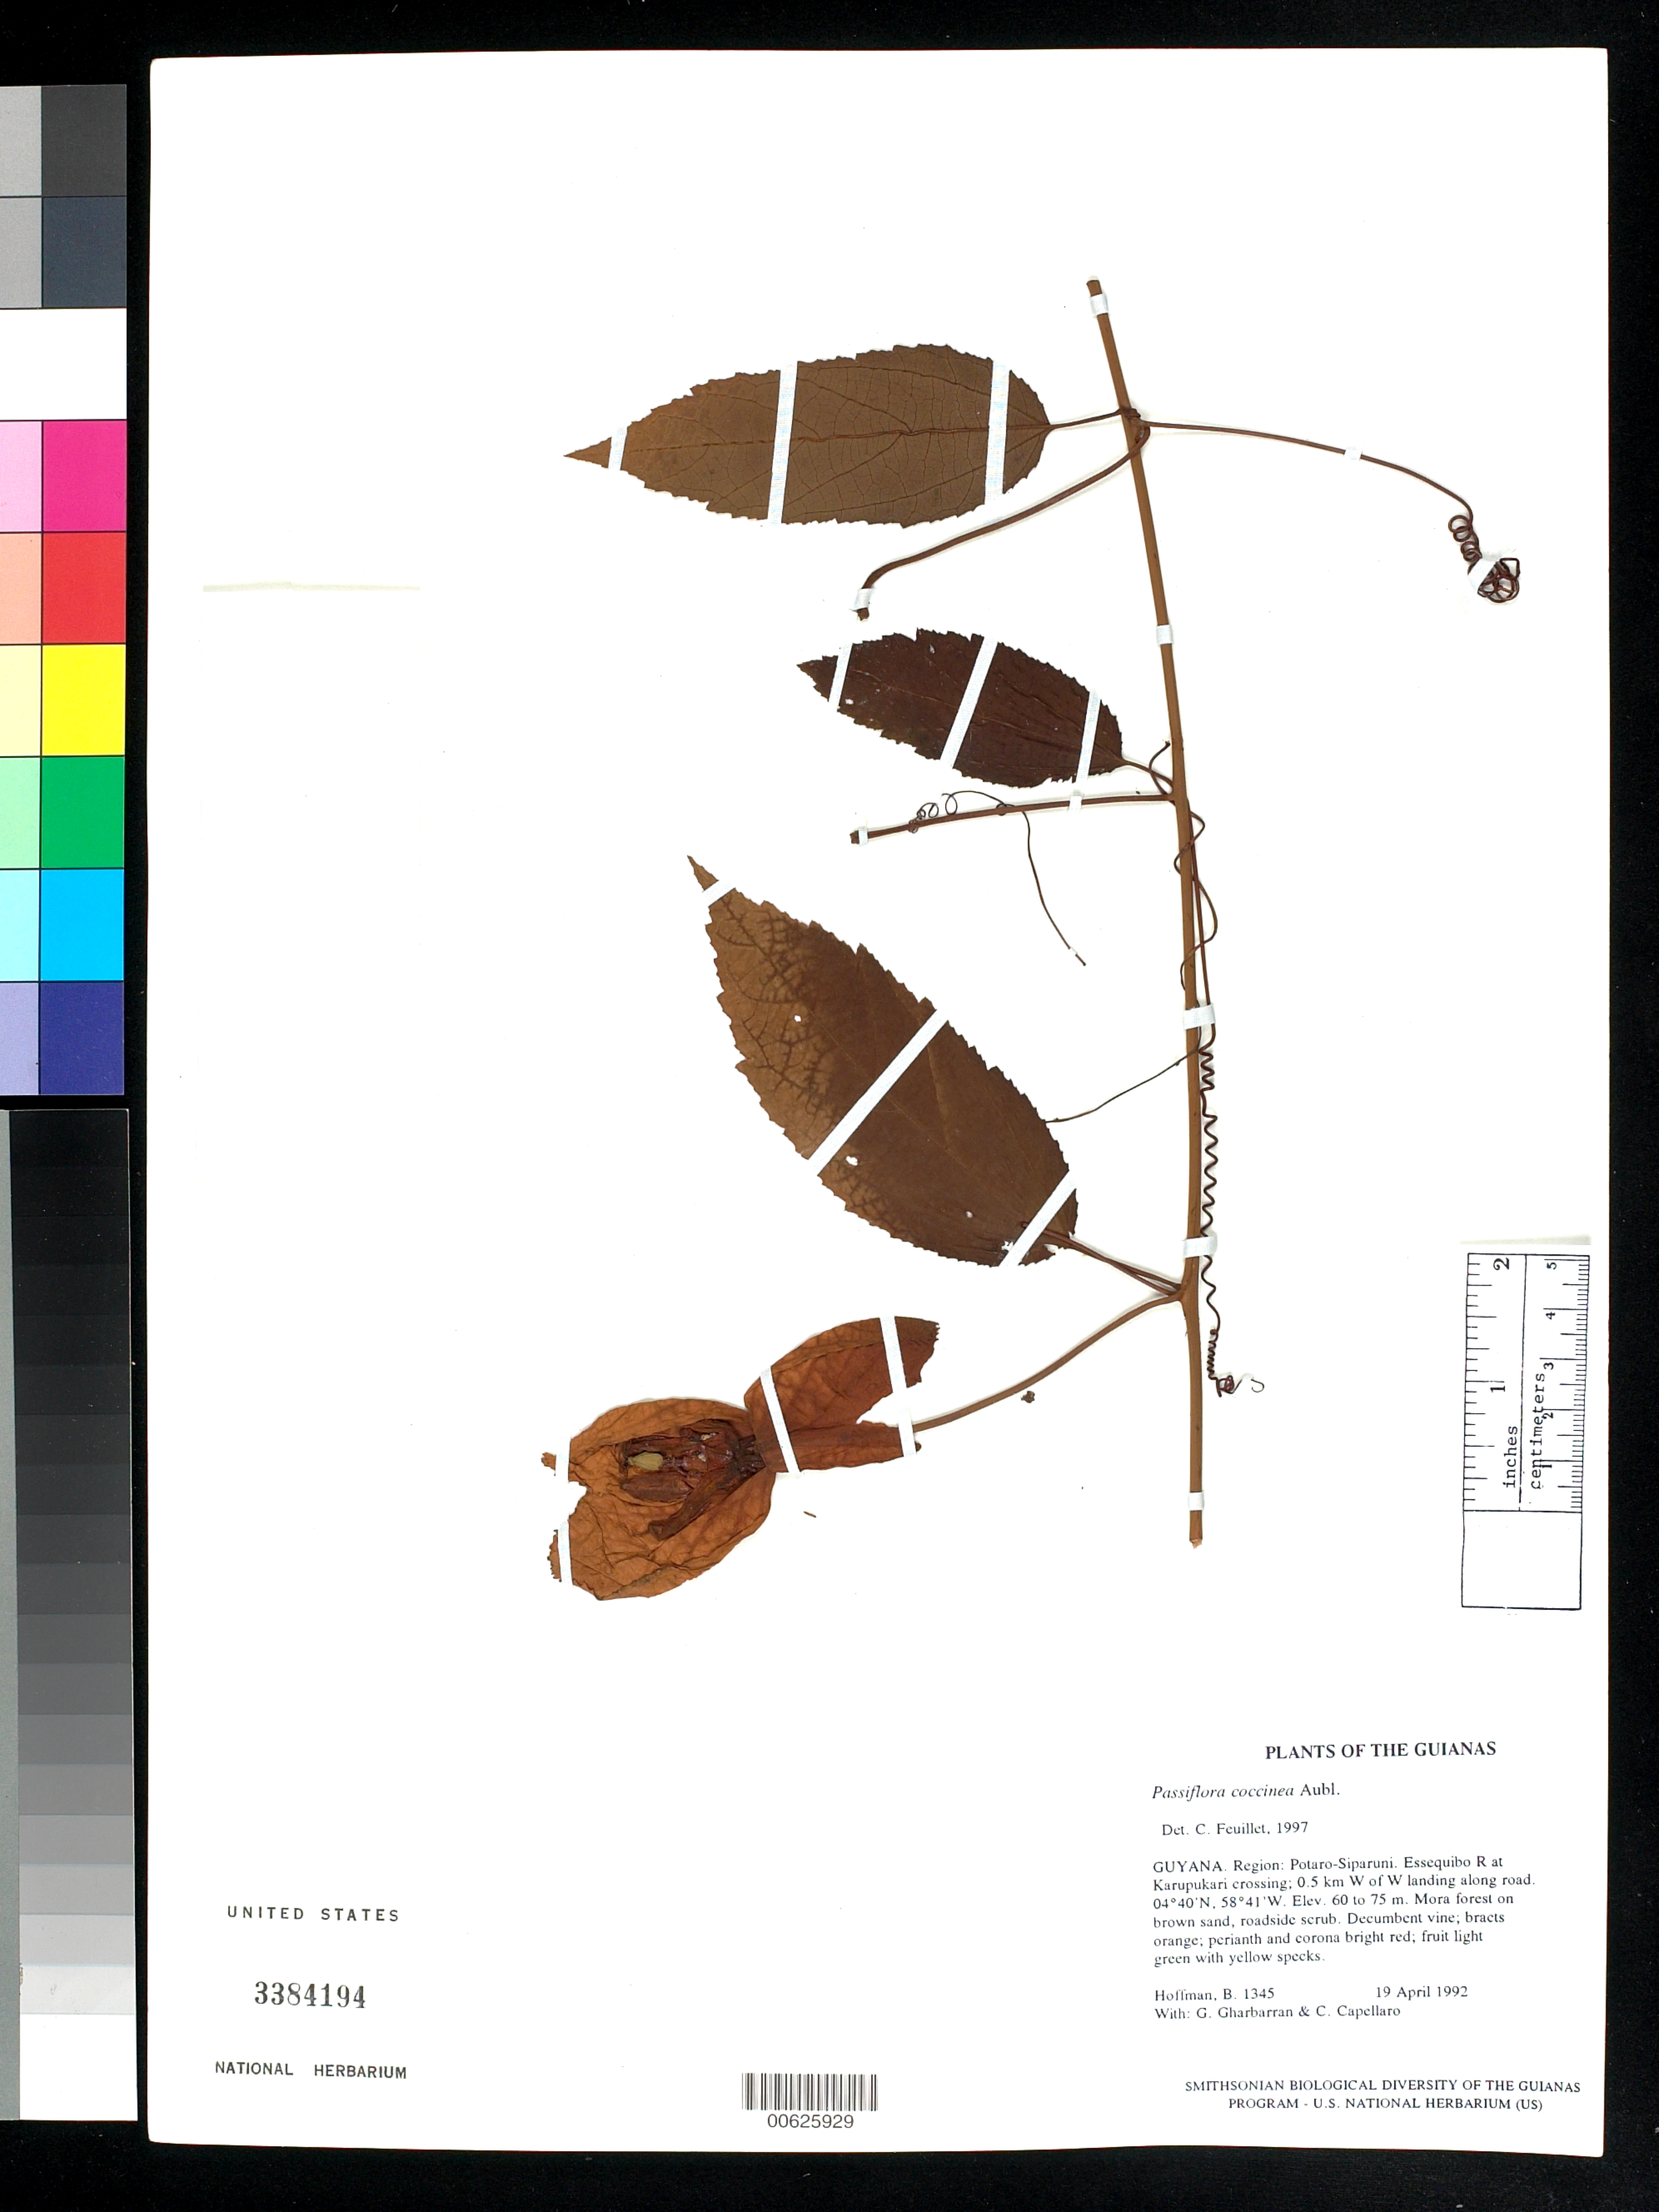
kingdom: Plantae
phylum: Tracheophyta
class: Magnoliopsida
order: Malpighiales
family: Passifloraceae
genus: Passiflora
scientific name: Passiflora tecta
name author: Feuillet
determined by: Feuillet, C.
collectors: B. Hoffman, G. Gharbarran & C. Capellaro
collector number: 1345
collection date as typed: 19 April 1992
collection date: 1992-04-19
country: Guyana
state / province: Potaro-Siparuni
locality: Essequibo River at Karupukari crossing; 0.5 km W of W landing along road. Iwokrama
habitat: Mora forest on brown sand, roadside scrub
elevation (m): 60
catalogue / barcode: US 3384194